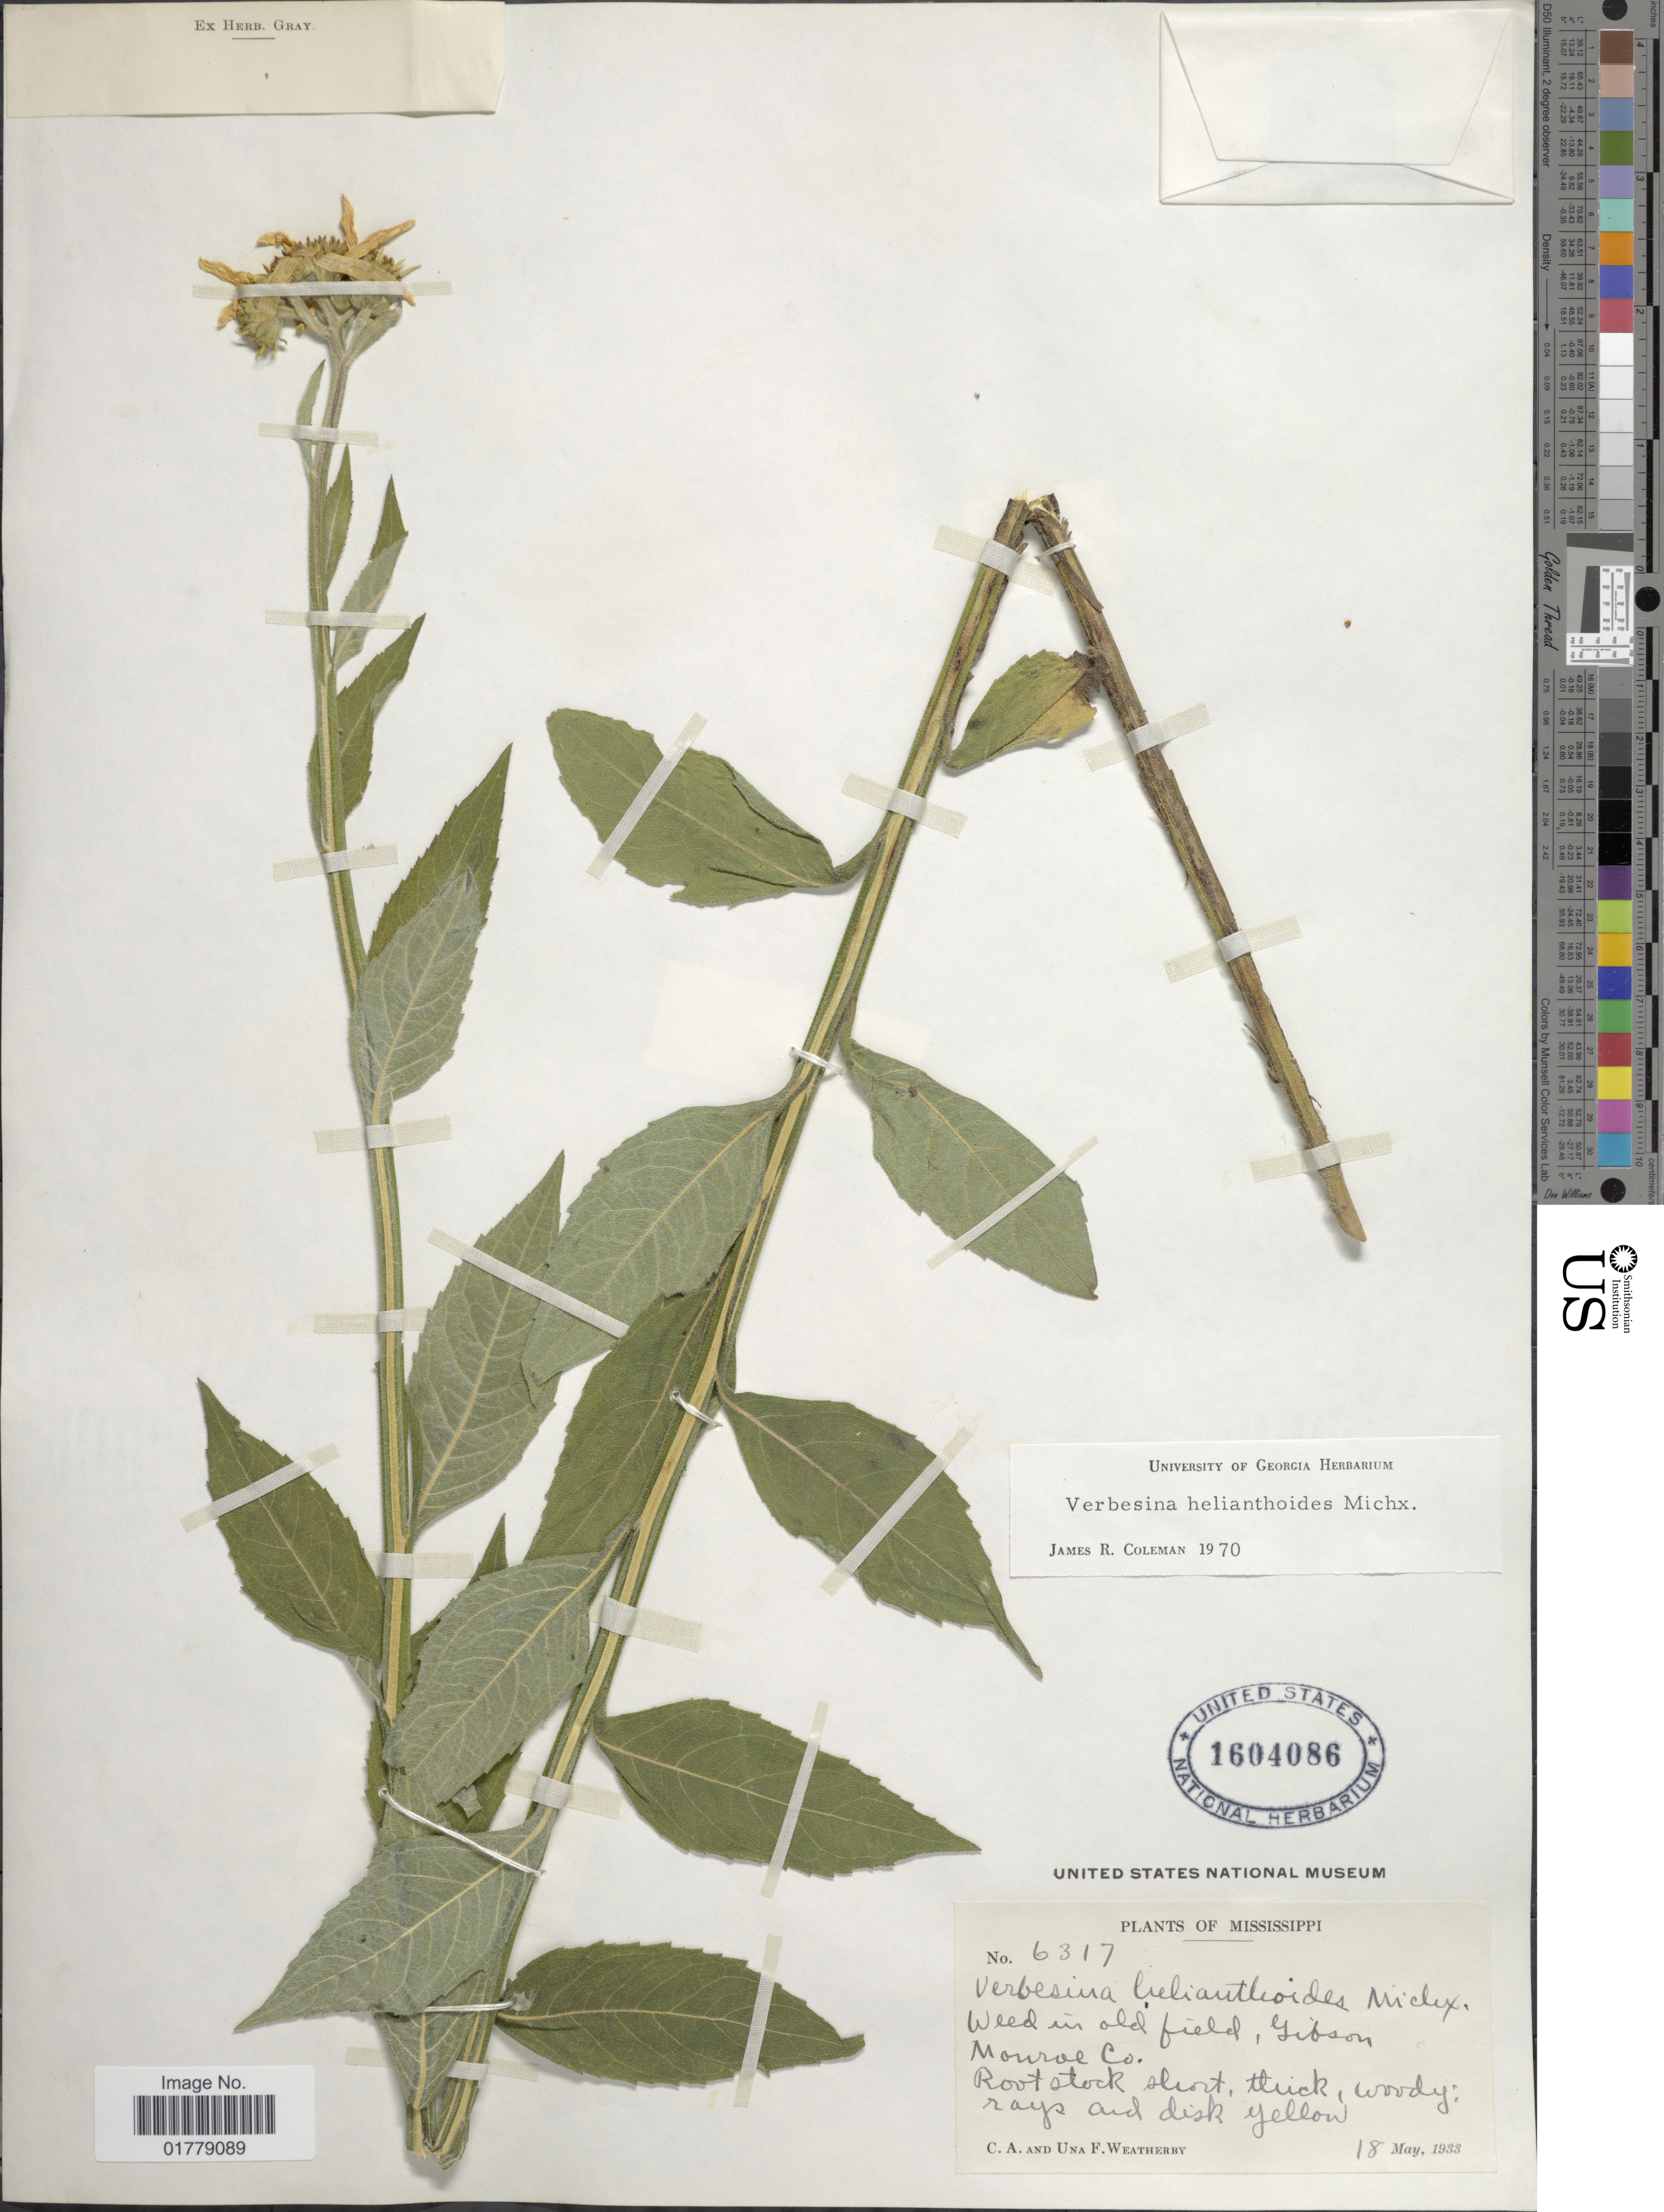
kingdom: Plantae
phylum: Tracheophyta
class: Magnoliopsida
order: Asterales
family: Asteraceae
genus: Verbesina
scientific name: Verbesina helianthoides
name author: Hook. & Arn. in Hook.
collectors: C. A. Weatherby & U. Weatherby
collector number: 6317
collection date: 1933-05-18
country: United States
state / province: Mississippi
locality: Weed in old field, Gibson. Monroe Co.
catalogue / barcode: US 1604086